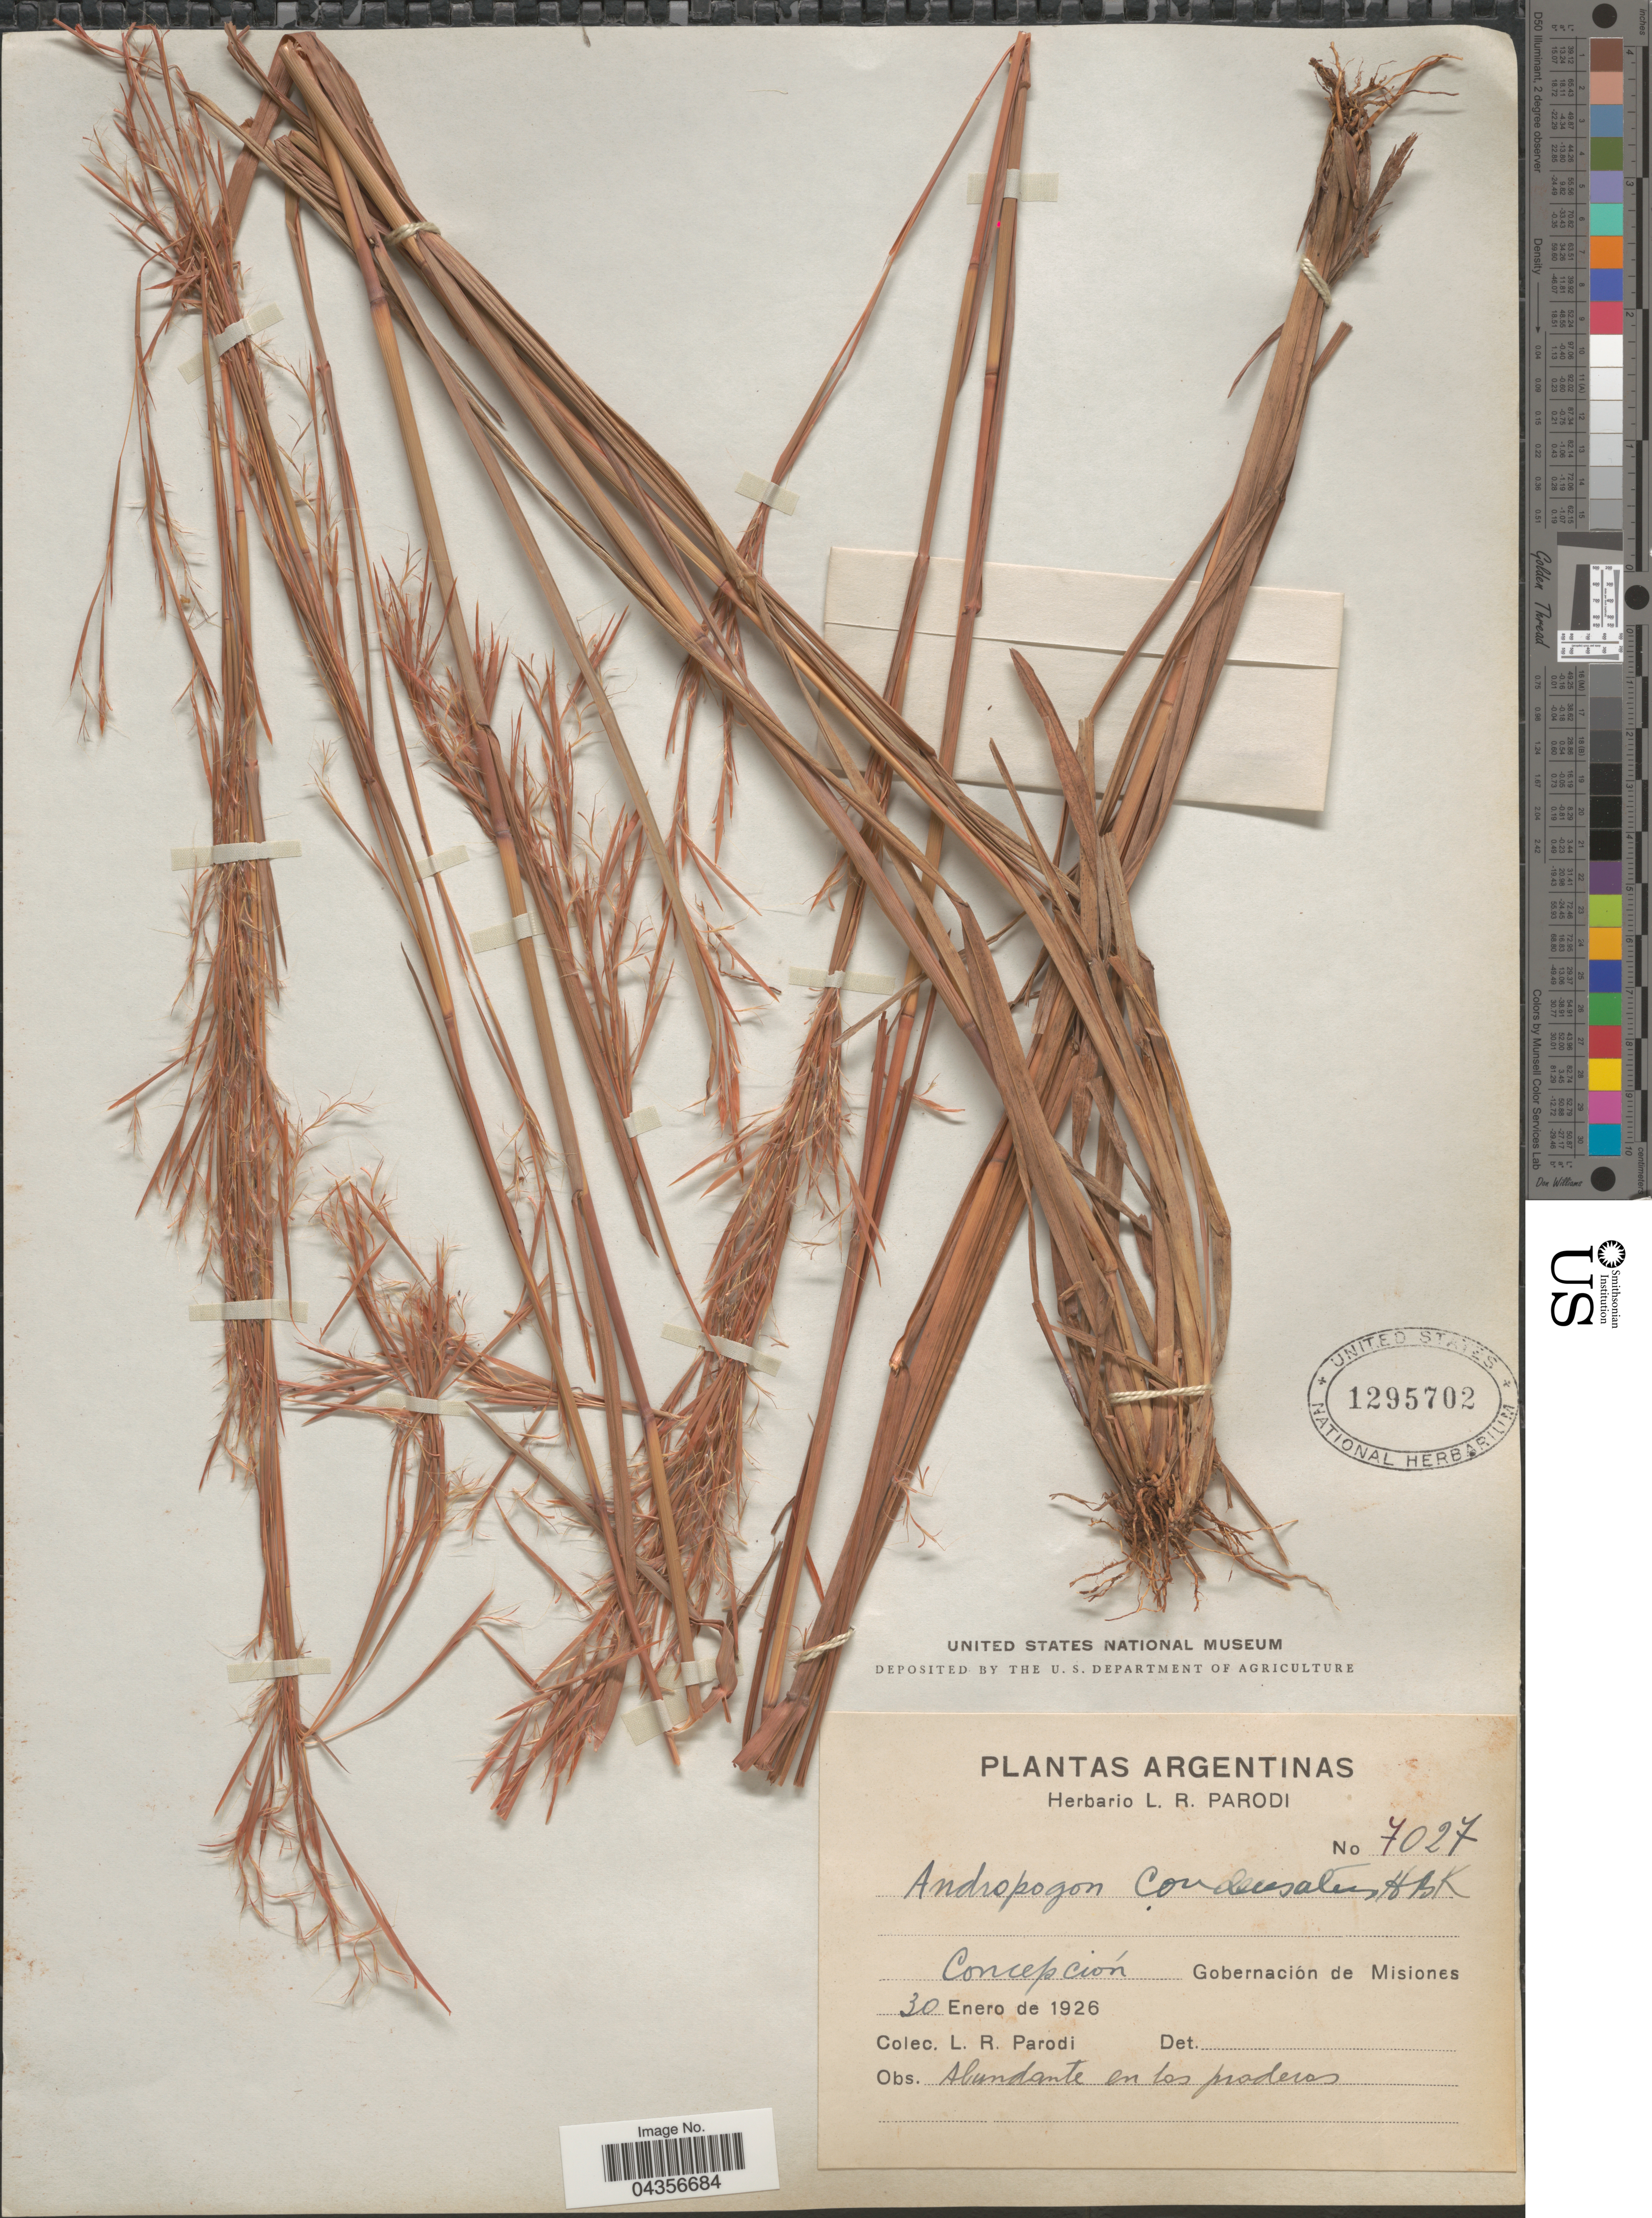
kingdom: Plantae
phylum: Tracheophyta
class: Liliopsida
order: Poales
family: Poaceae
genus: Schizachyrium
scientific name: Schizachyrium microstachyum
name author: (Desv. ex Ham.) Roseng. et al.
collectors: L. R. Parodi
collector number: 7027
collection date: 1926-01-30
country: Argentina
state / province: Misiones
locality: Concepción. Gobernación de Misiones.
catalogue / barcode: US 1295702